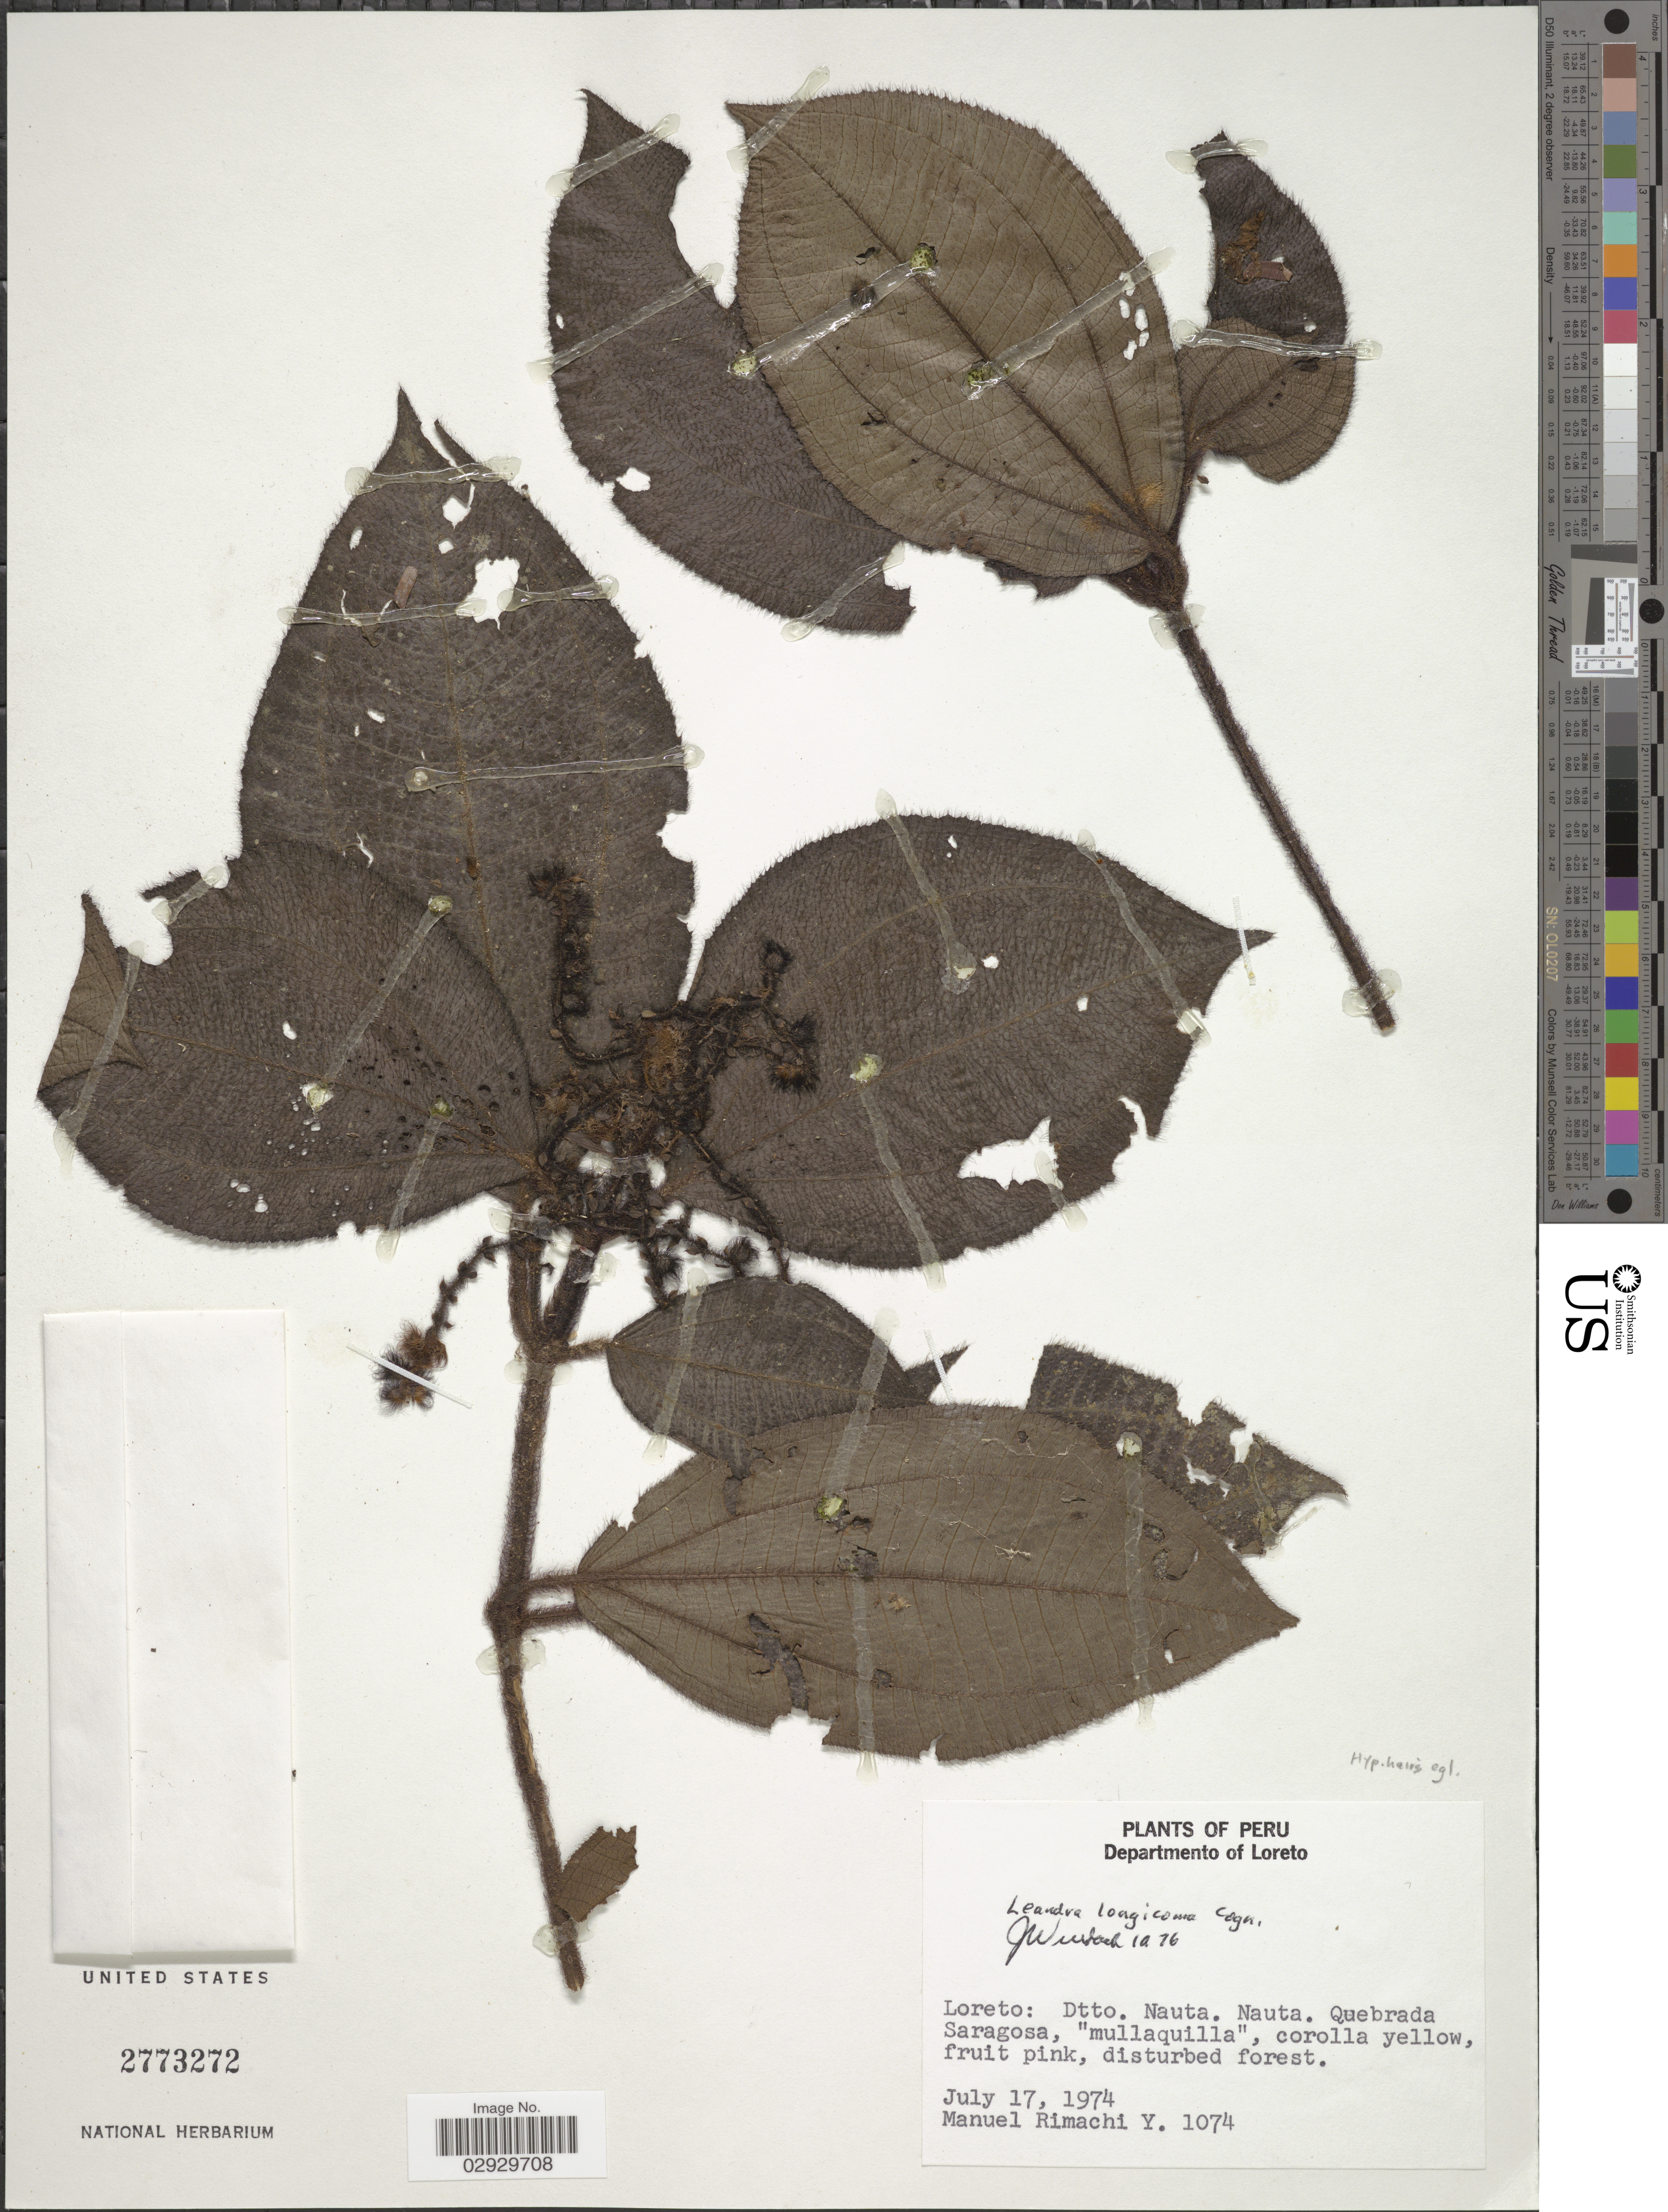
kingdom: Plantae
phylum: Tracheophyta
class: Magnoliopsida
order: Myrtales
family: Melastomataceae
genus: Leandra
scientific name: Leandra longicoma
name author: Cogn.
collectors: M. Rimachi Y.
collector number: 1074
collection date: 1974-07-17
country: Peru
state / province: Loreto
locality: Departmento of Loreto. Dtto. Nauta. Nauta. Quebrada Saragosa.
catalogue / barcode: US 2773272